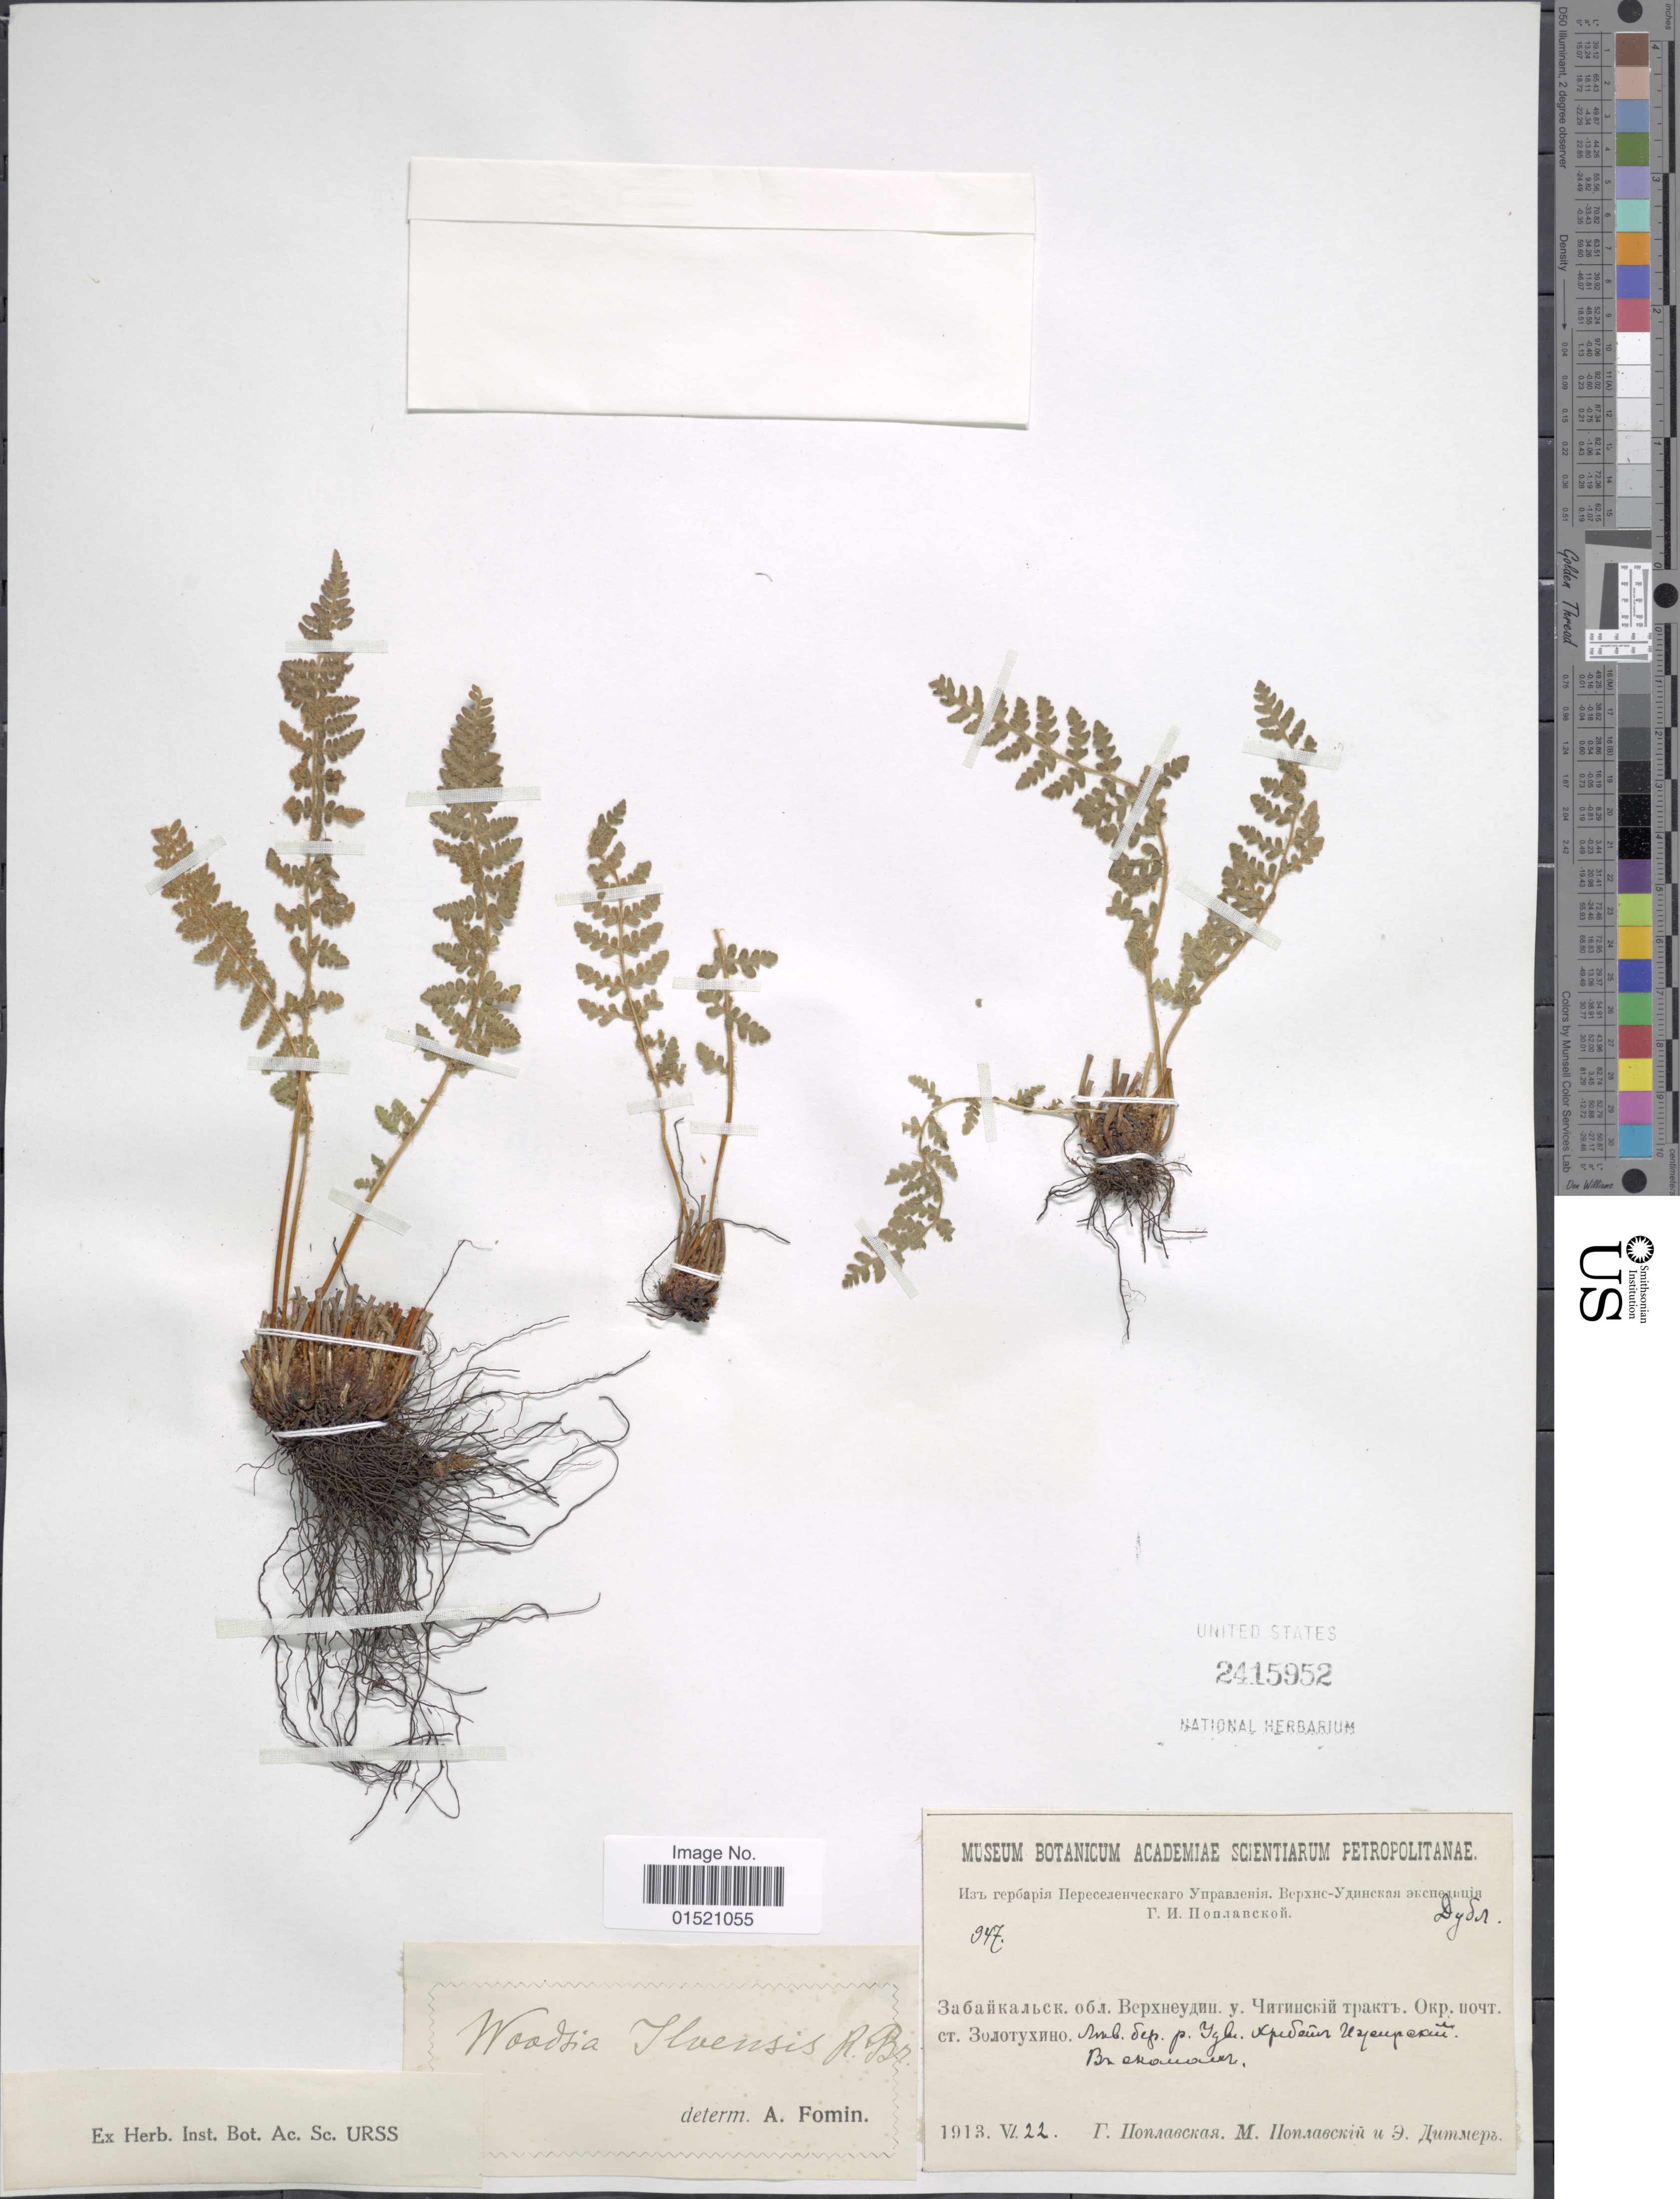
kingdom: Plantae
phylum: Tracheophyta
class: Polypodiopsida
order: Polypodiales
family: Woodsiaceae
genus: Woodsia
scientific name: Woodsia ilvensis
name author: (L.) R. Br.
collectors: Collector illegible, Collector illegible & Collector illegible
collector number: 947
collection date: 1913-06-22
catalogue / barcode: US 2415952